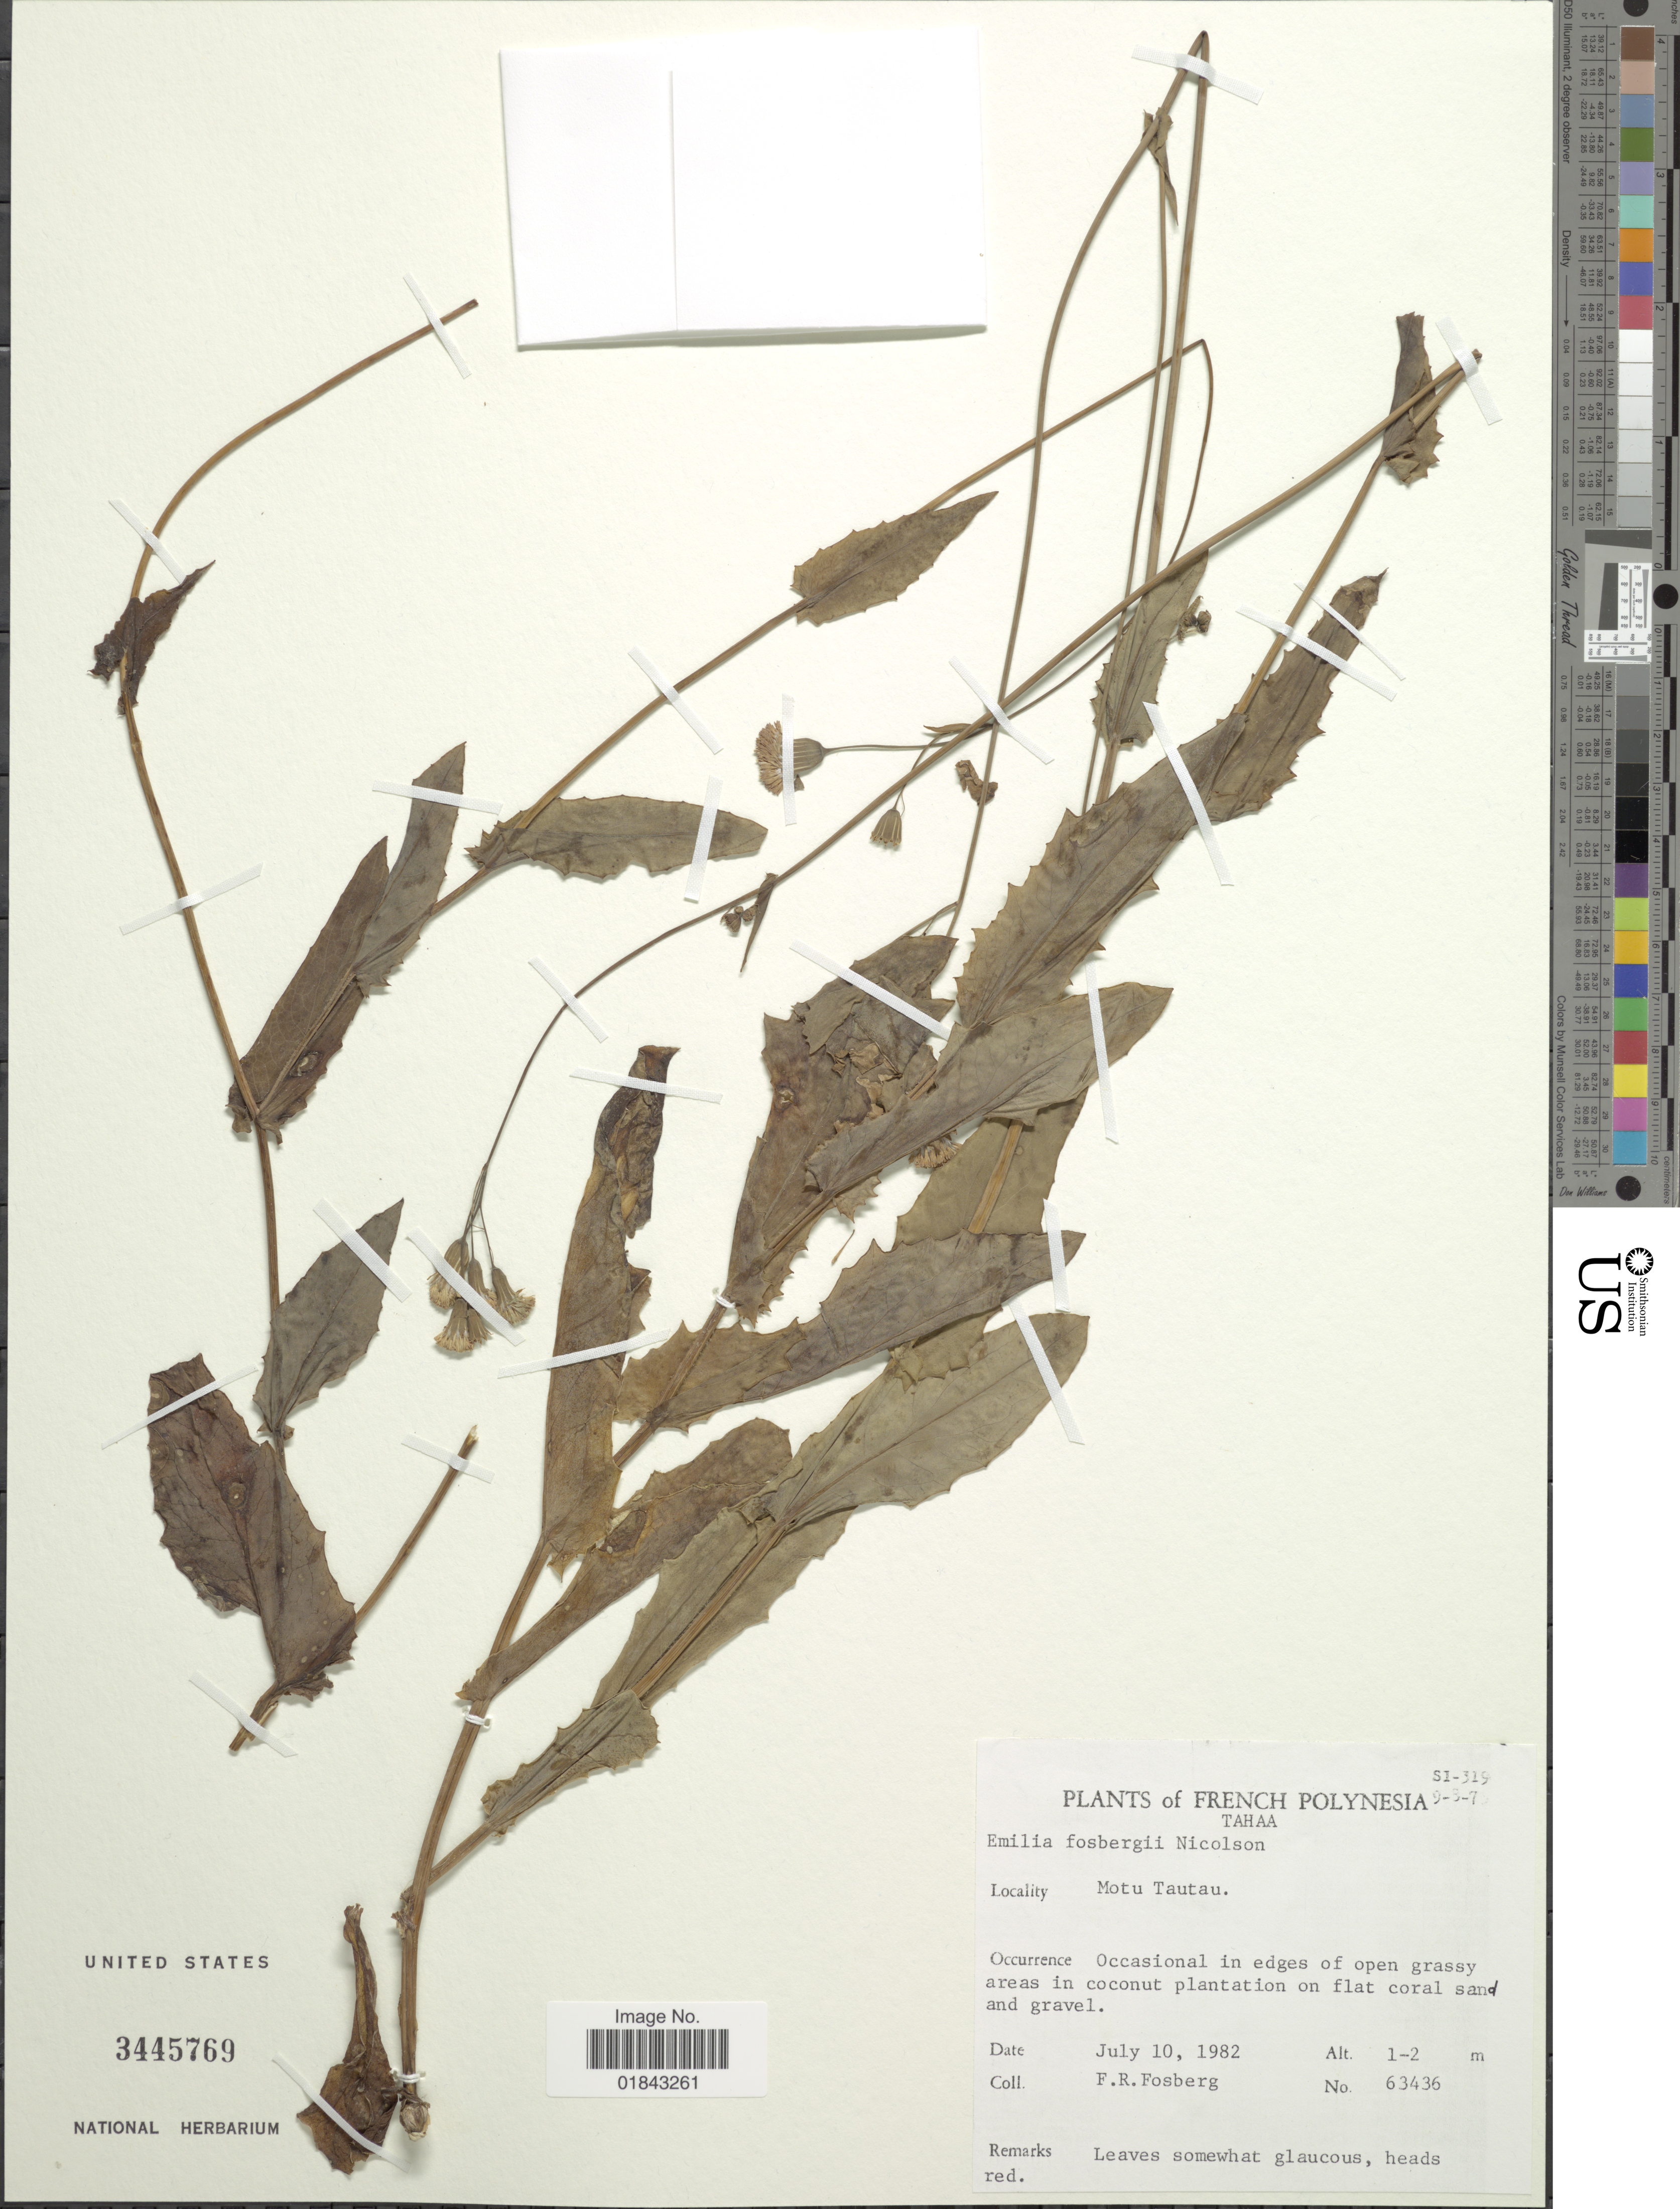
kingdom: Plantae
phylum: Tracheophyta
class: Magnoliopsida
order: Asterales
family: Asteraceae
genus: Emilia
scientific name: Emilia fosbergii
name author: Nicolson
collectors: F. R. Fosberg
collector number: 63436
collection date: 1982-07-10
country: French Polynesia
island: Tahaa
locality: Tahaa, Motu Tautau, occasional in edges of open grassy areas in coconut plantation on flat coral sand and gravel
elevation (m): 1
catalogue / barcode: US 3445769